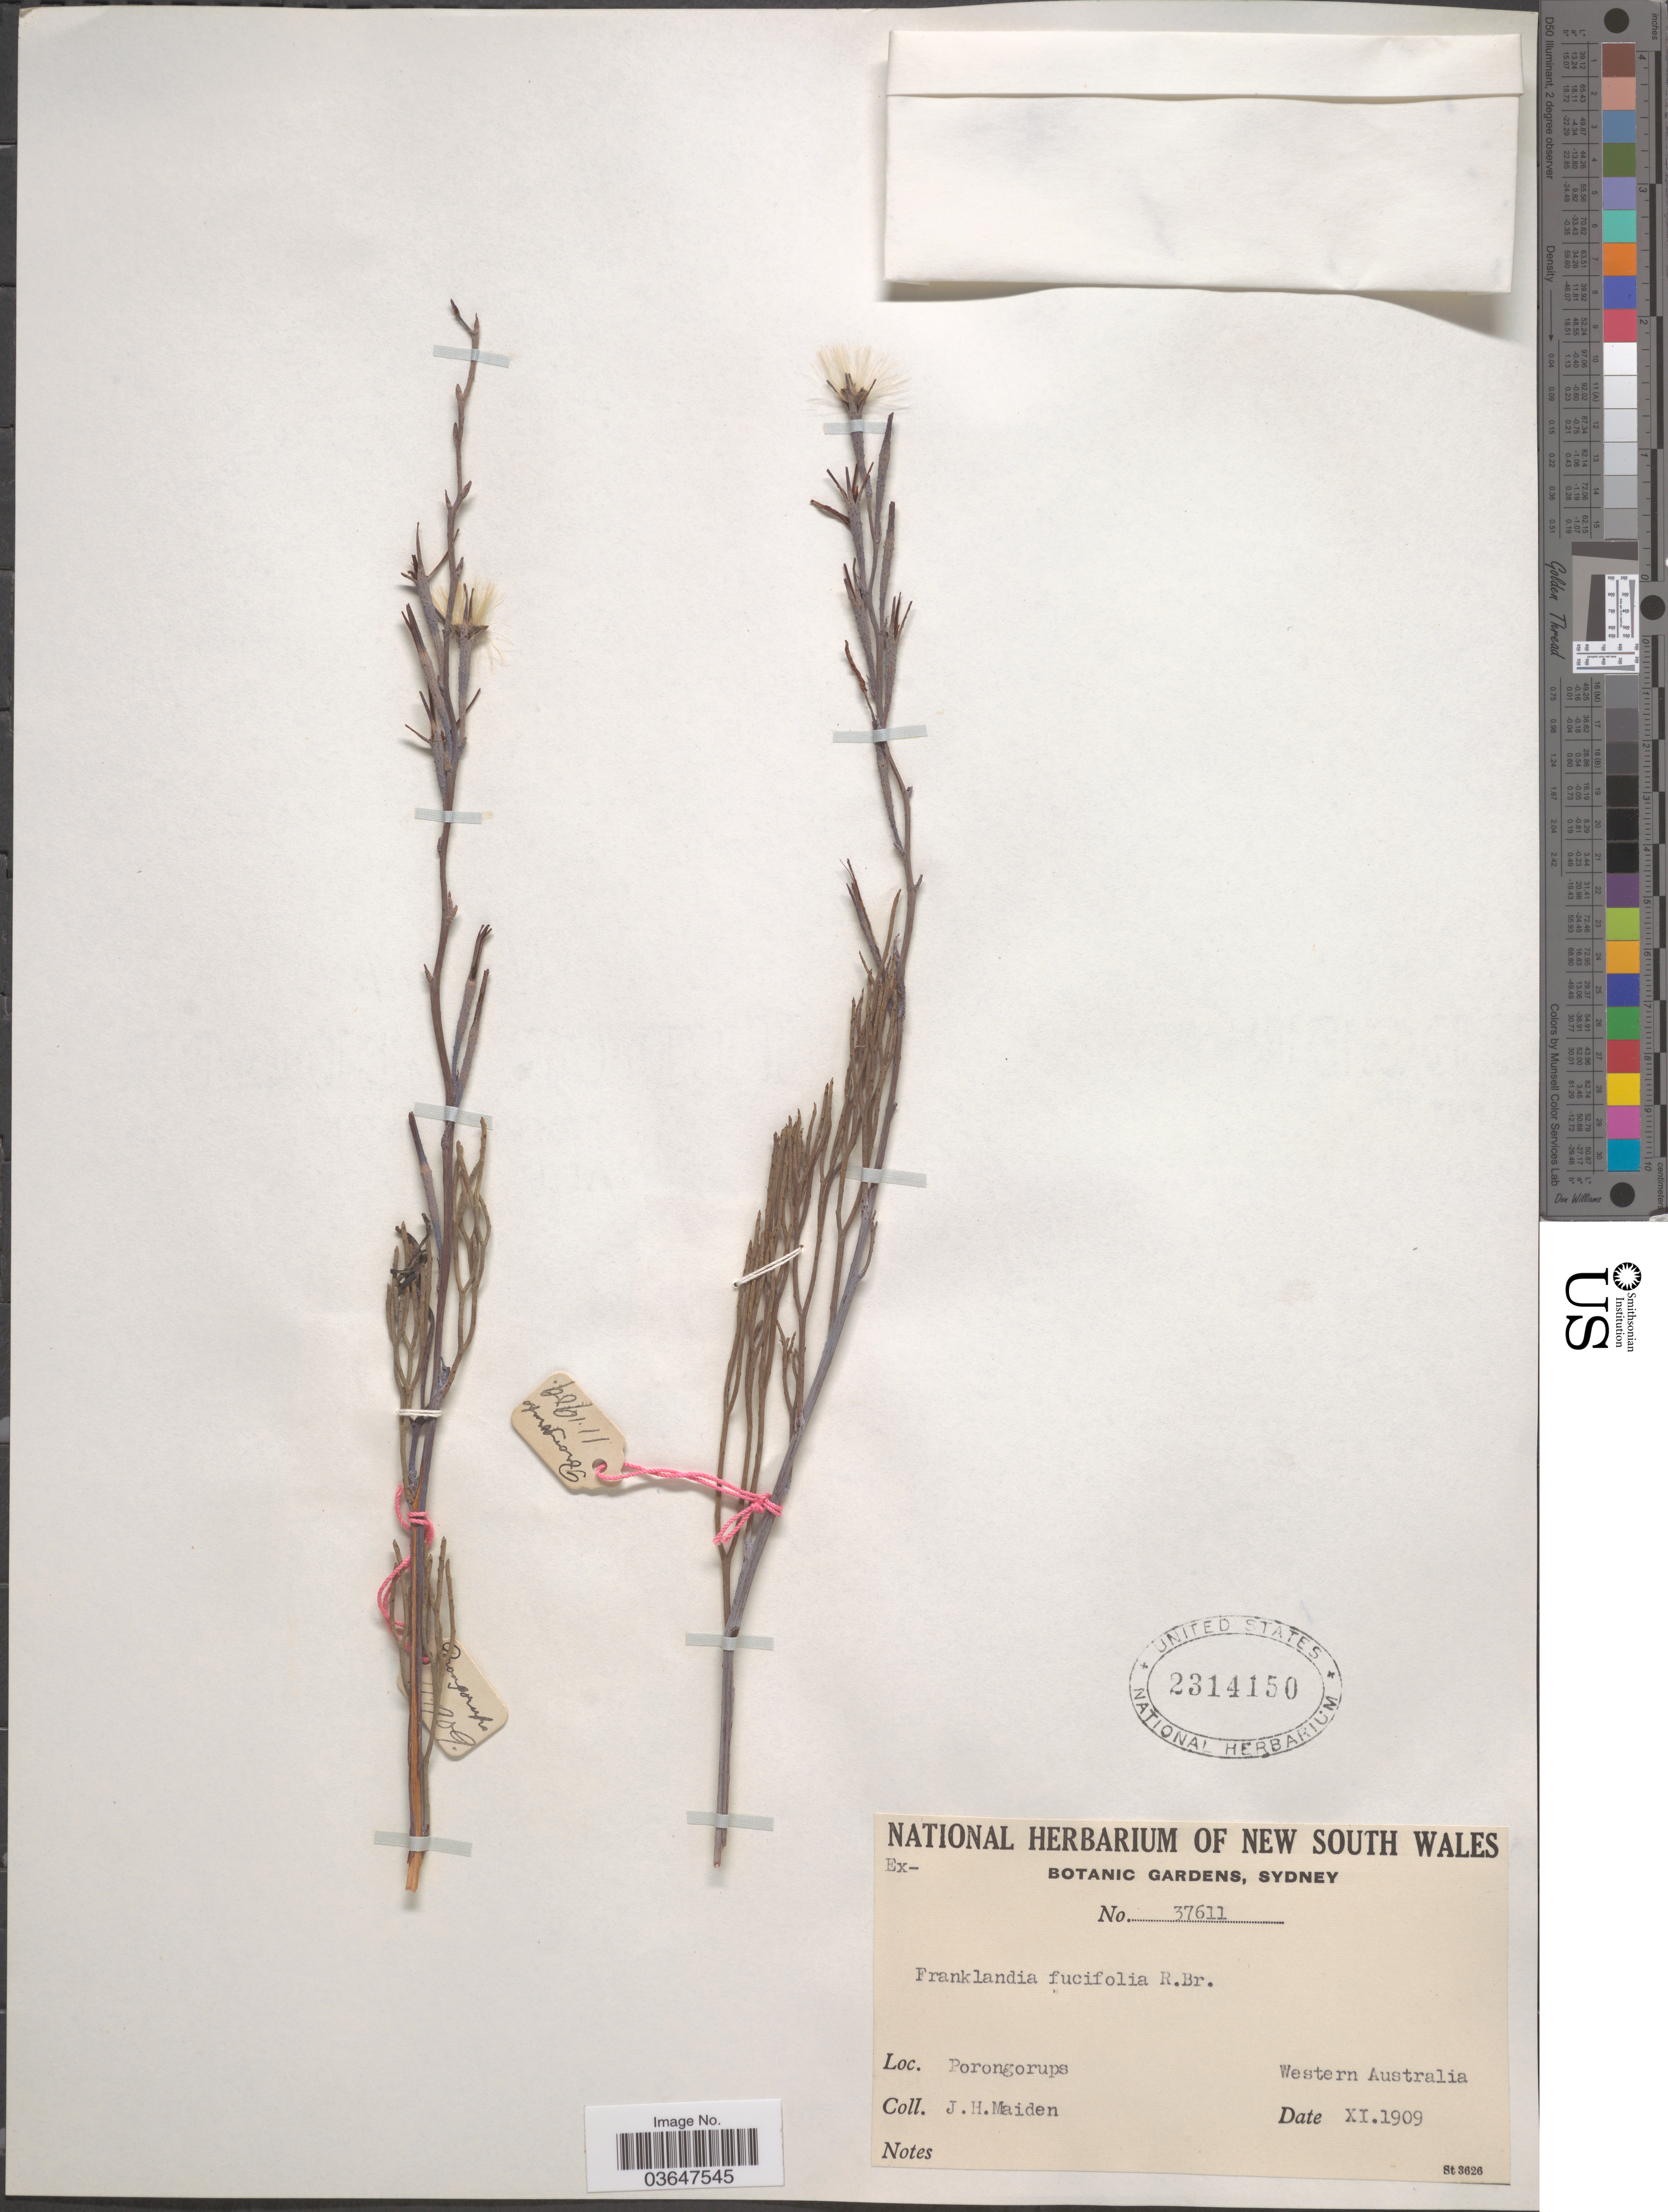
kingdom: Plantae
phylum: Tracheophyta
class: Magnoliopsida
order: Proteales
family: Proteaceae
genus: Franklandia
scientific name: Franklandia fucifolia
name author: R. Br.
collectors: J. Maiden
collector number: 37611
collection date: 1909-11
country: Australia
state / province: Western Australia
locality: Porongorups.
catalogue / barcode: US 2314150